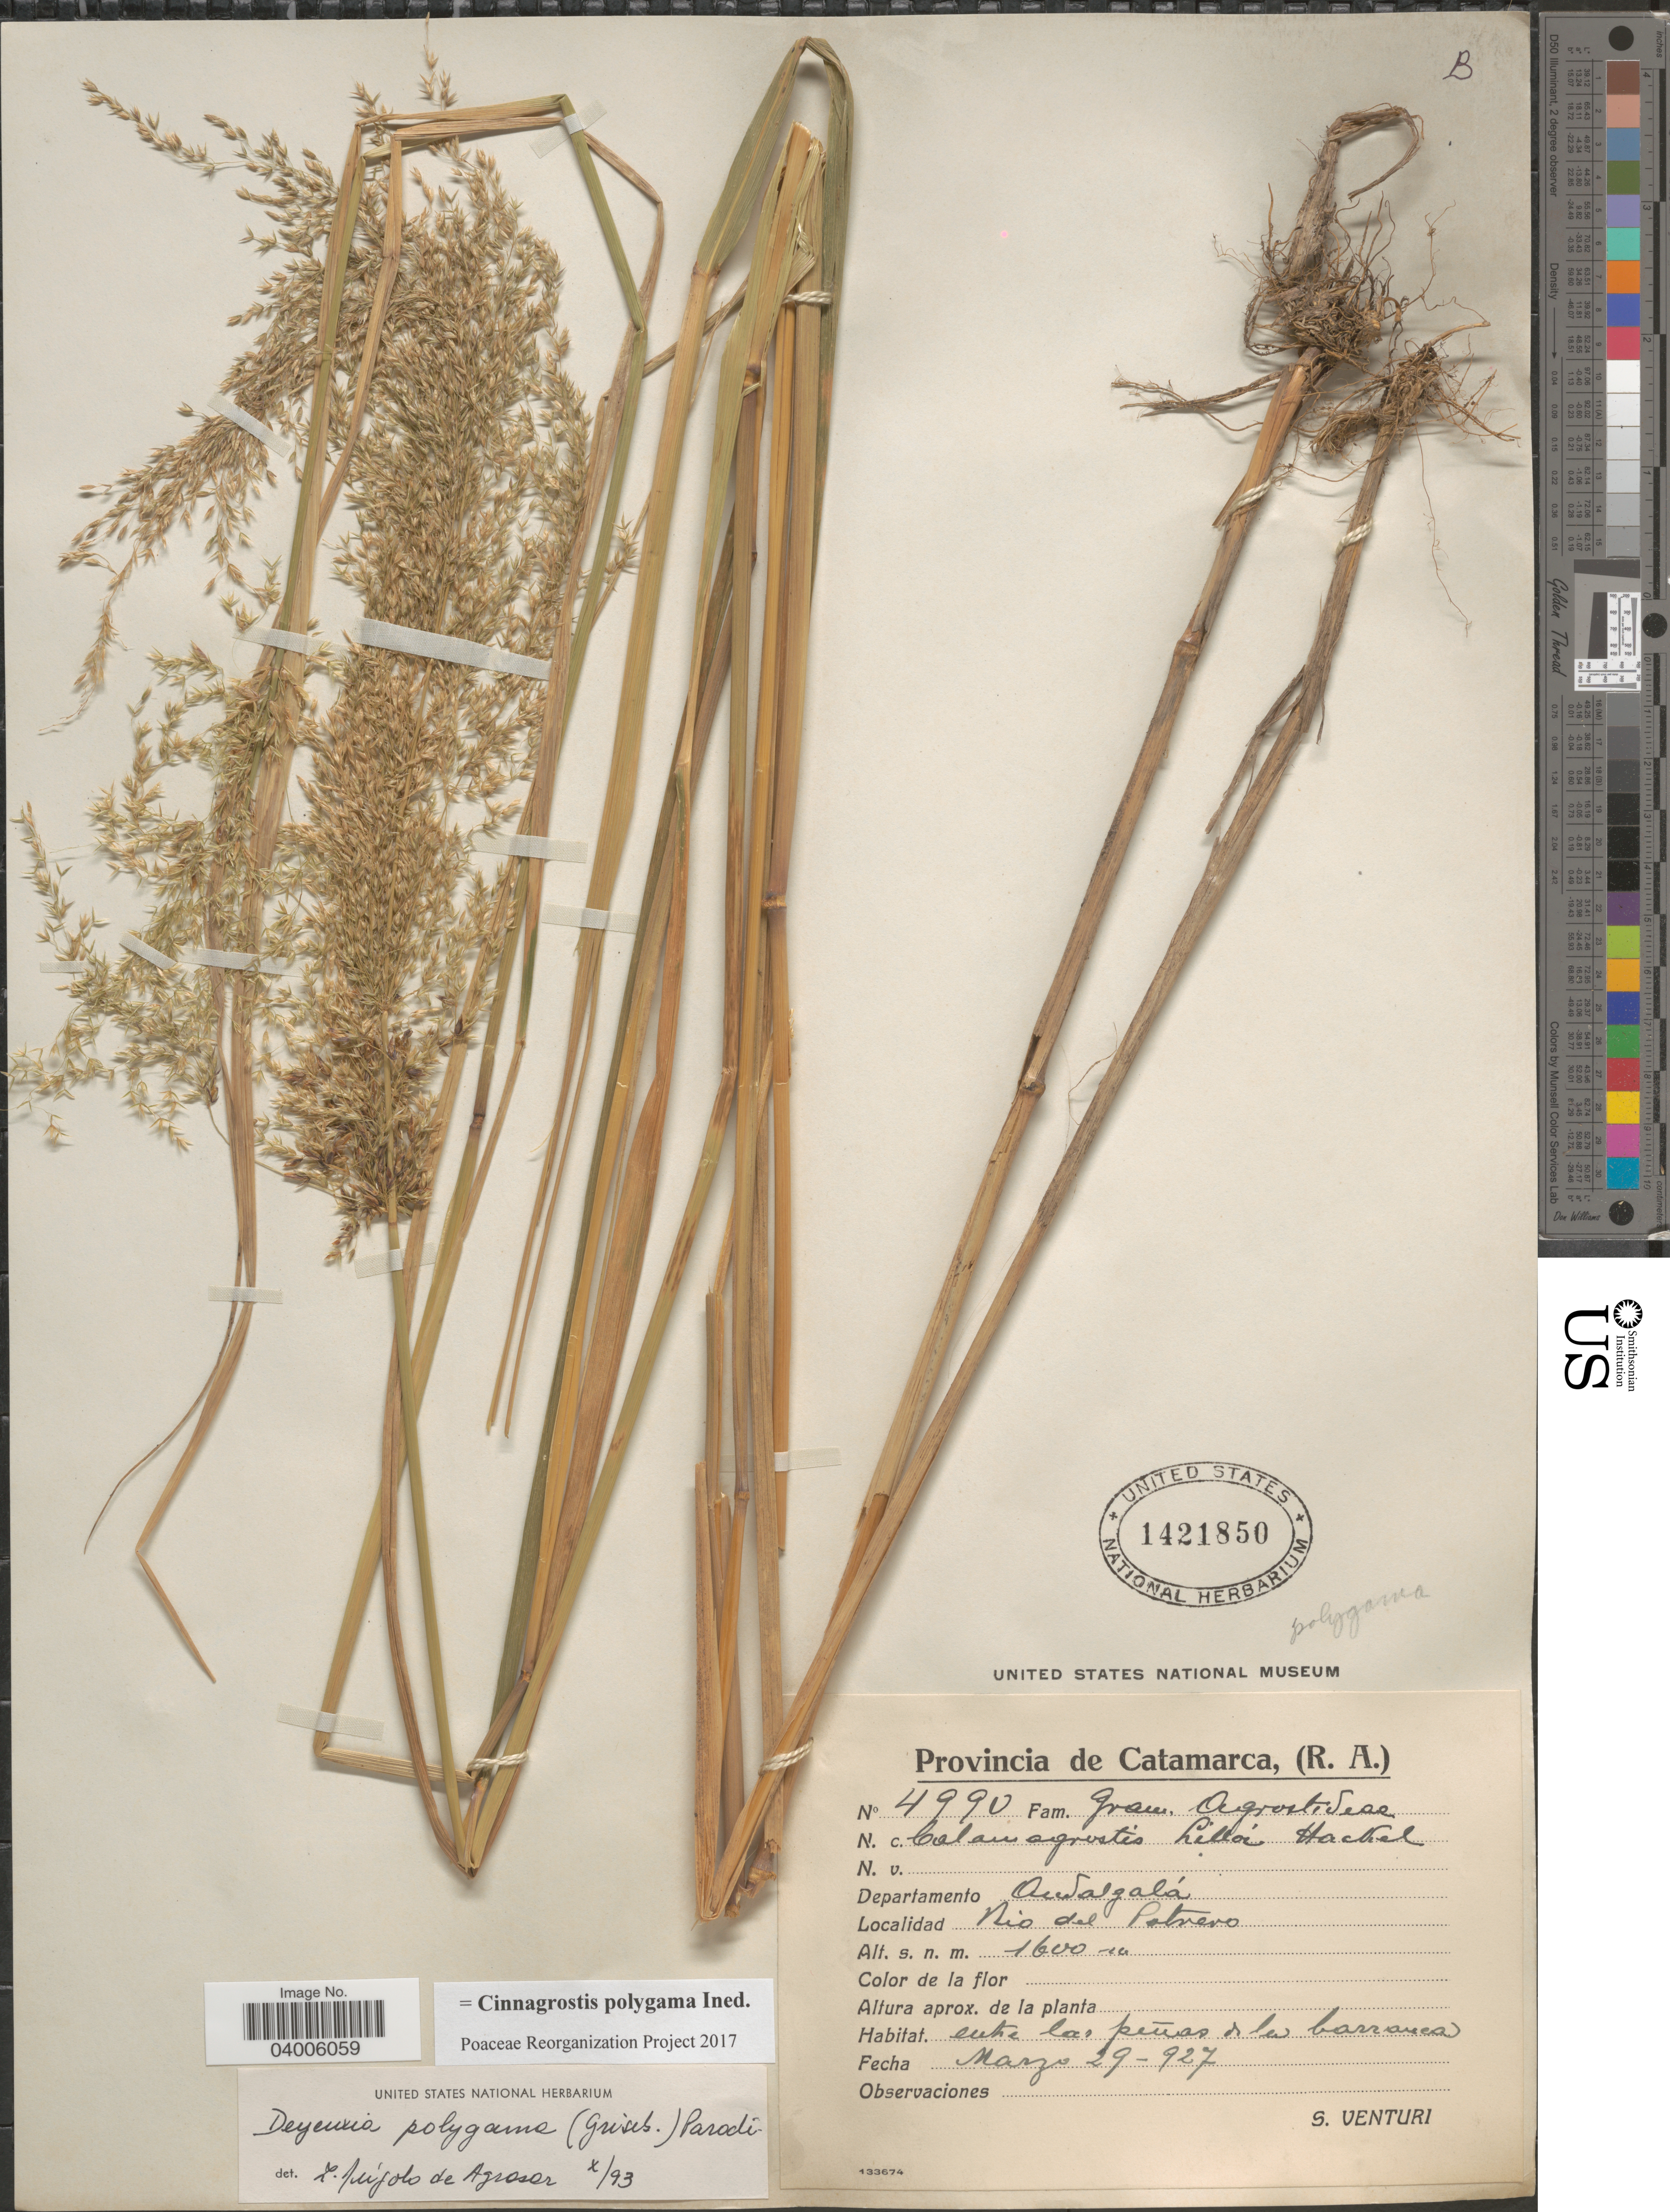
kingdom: Plantae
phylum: Tracheophyta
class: Liliopsida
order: Poales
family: Poaceae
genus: Cinnagrostis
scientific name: Cinnagrostis polygama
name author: Griseb.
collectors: S. Venturi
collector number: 4990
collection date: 1927-03-29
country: Argentina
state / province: Catamarca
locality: Departamento Andalgalá. Rio del Potrero.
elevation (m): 1600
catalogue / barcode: US 1421850